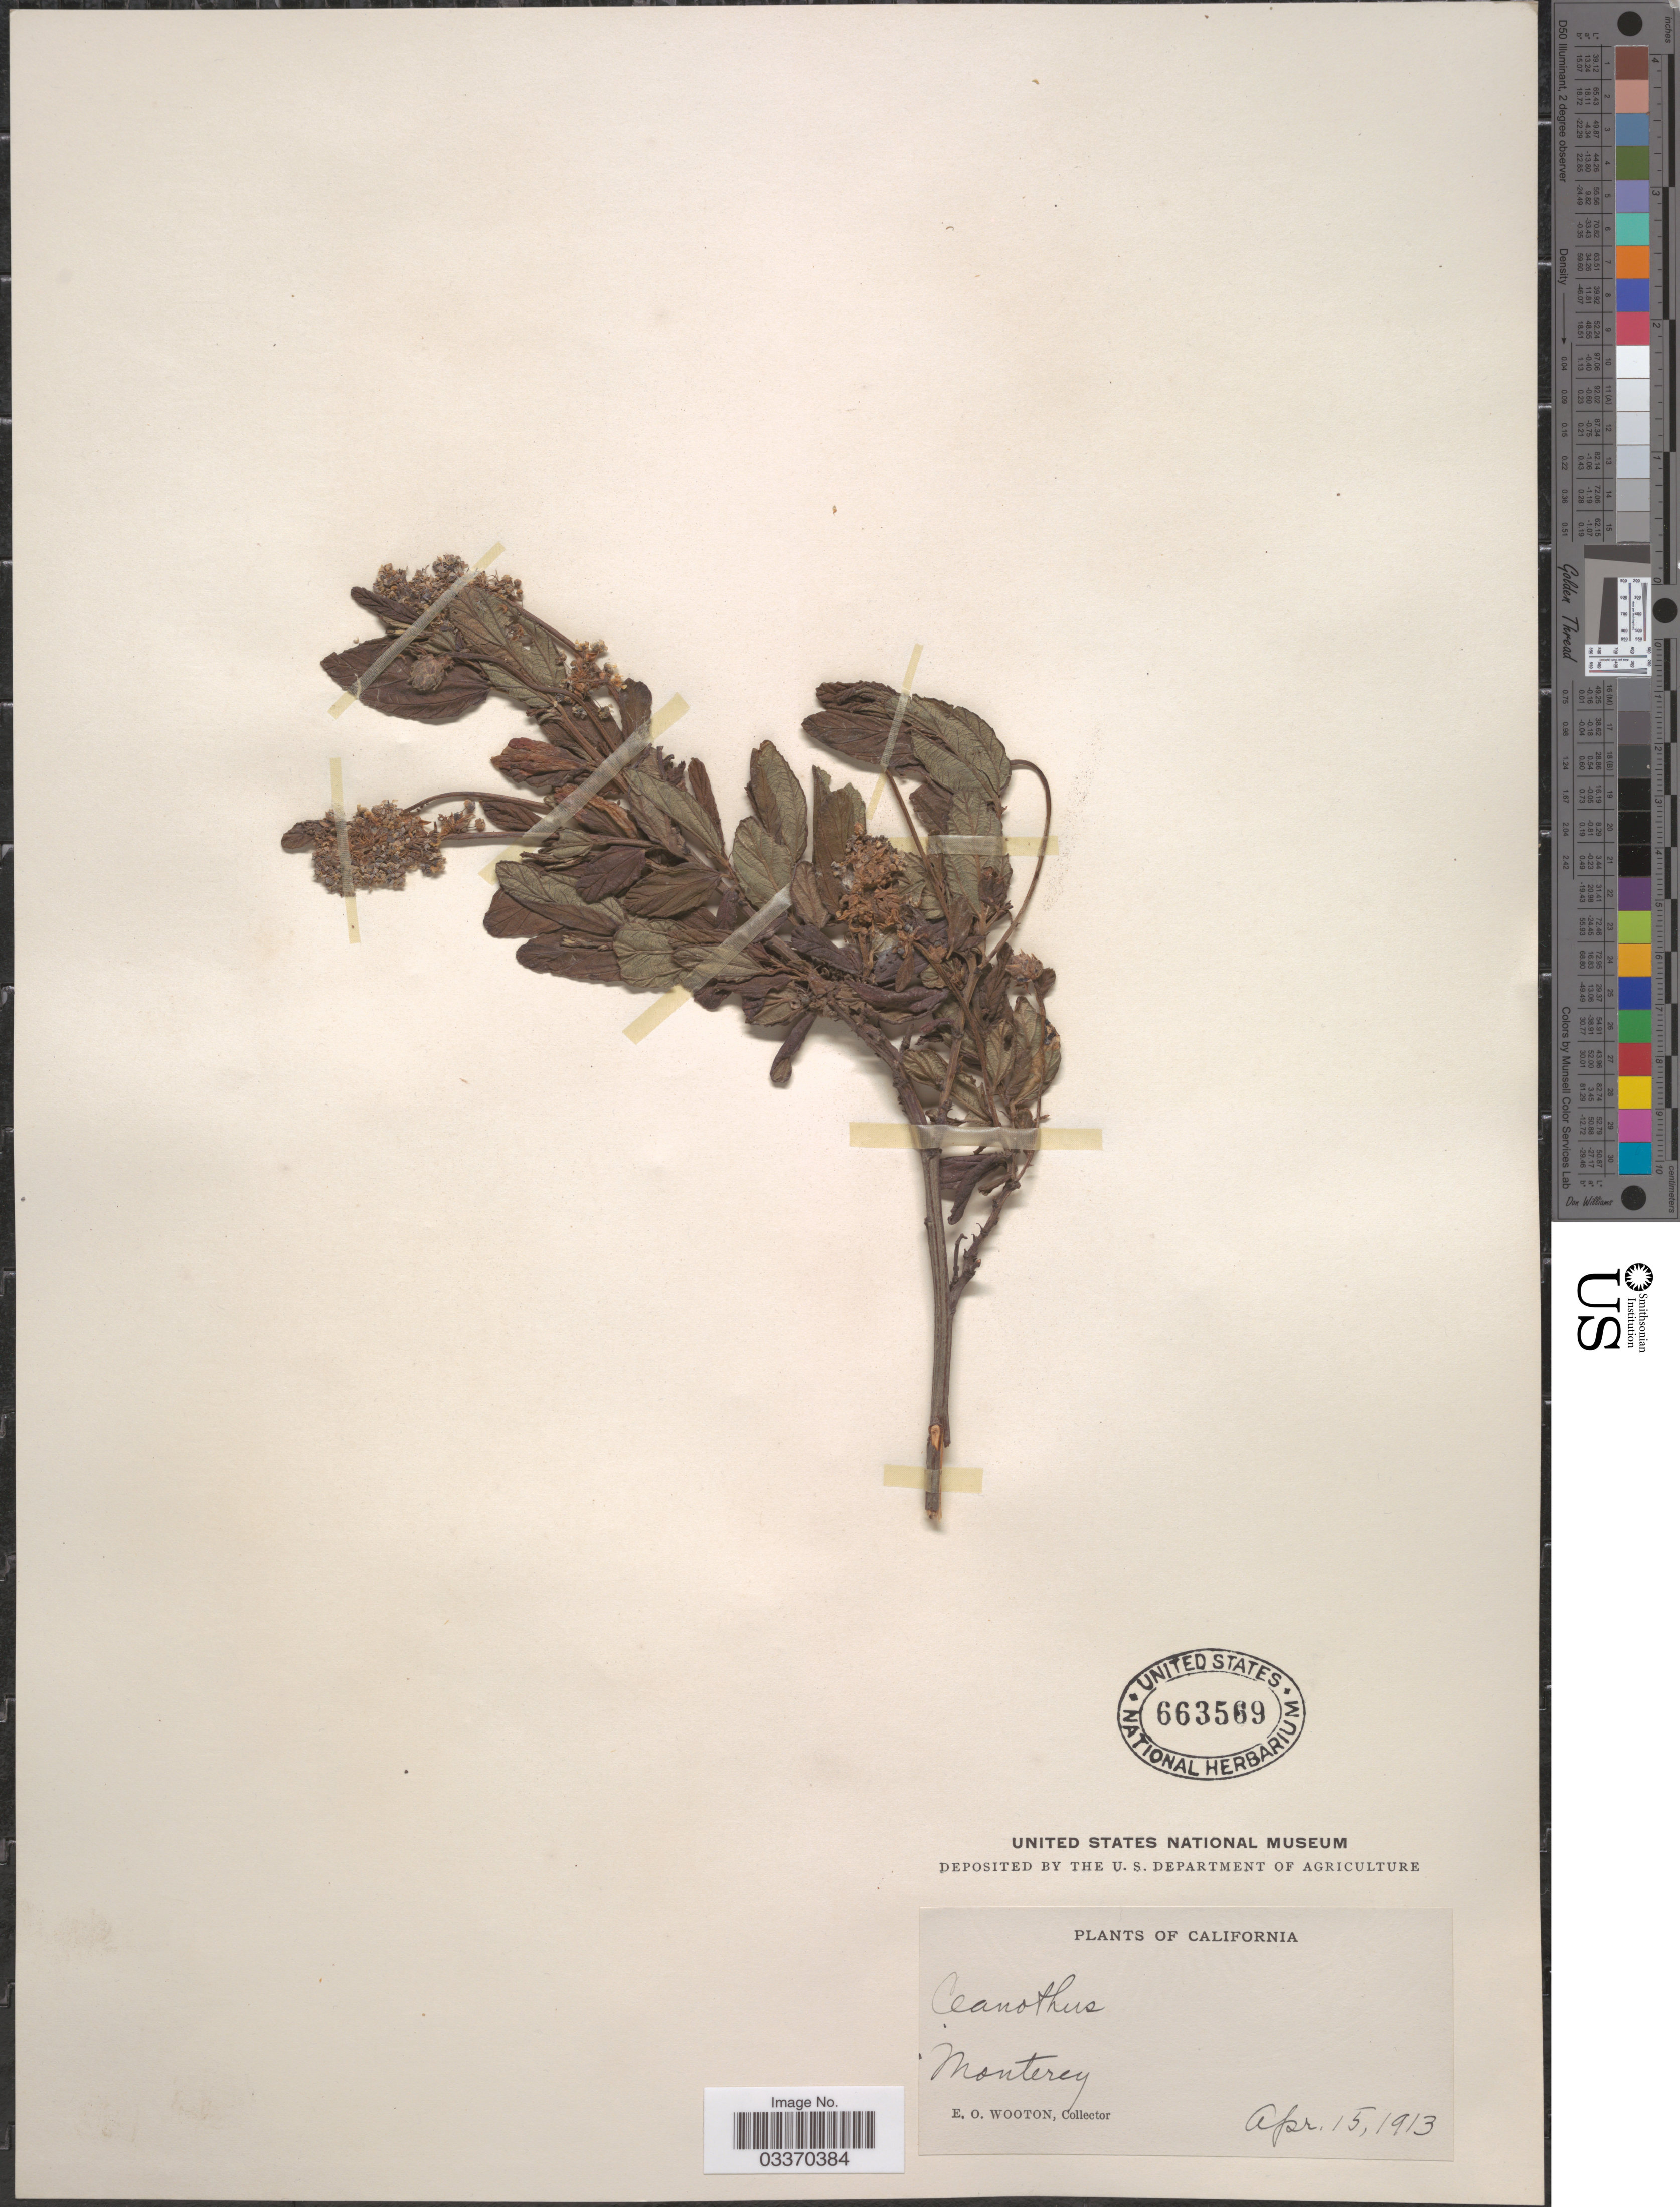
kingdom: Plantae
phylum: Tracheophyta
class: Magnoliopsida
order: Rosales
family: Rhamnaceae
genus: Ceanothus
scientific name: Ceanothus thyrsiflorus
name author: Eschsch.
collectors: E. O. Wooton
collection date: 1913-04-15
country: United States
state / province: California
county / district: Monterey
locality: Monterey.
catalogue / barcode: US 663569